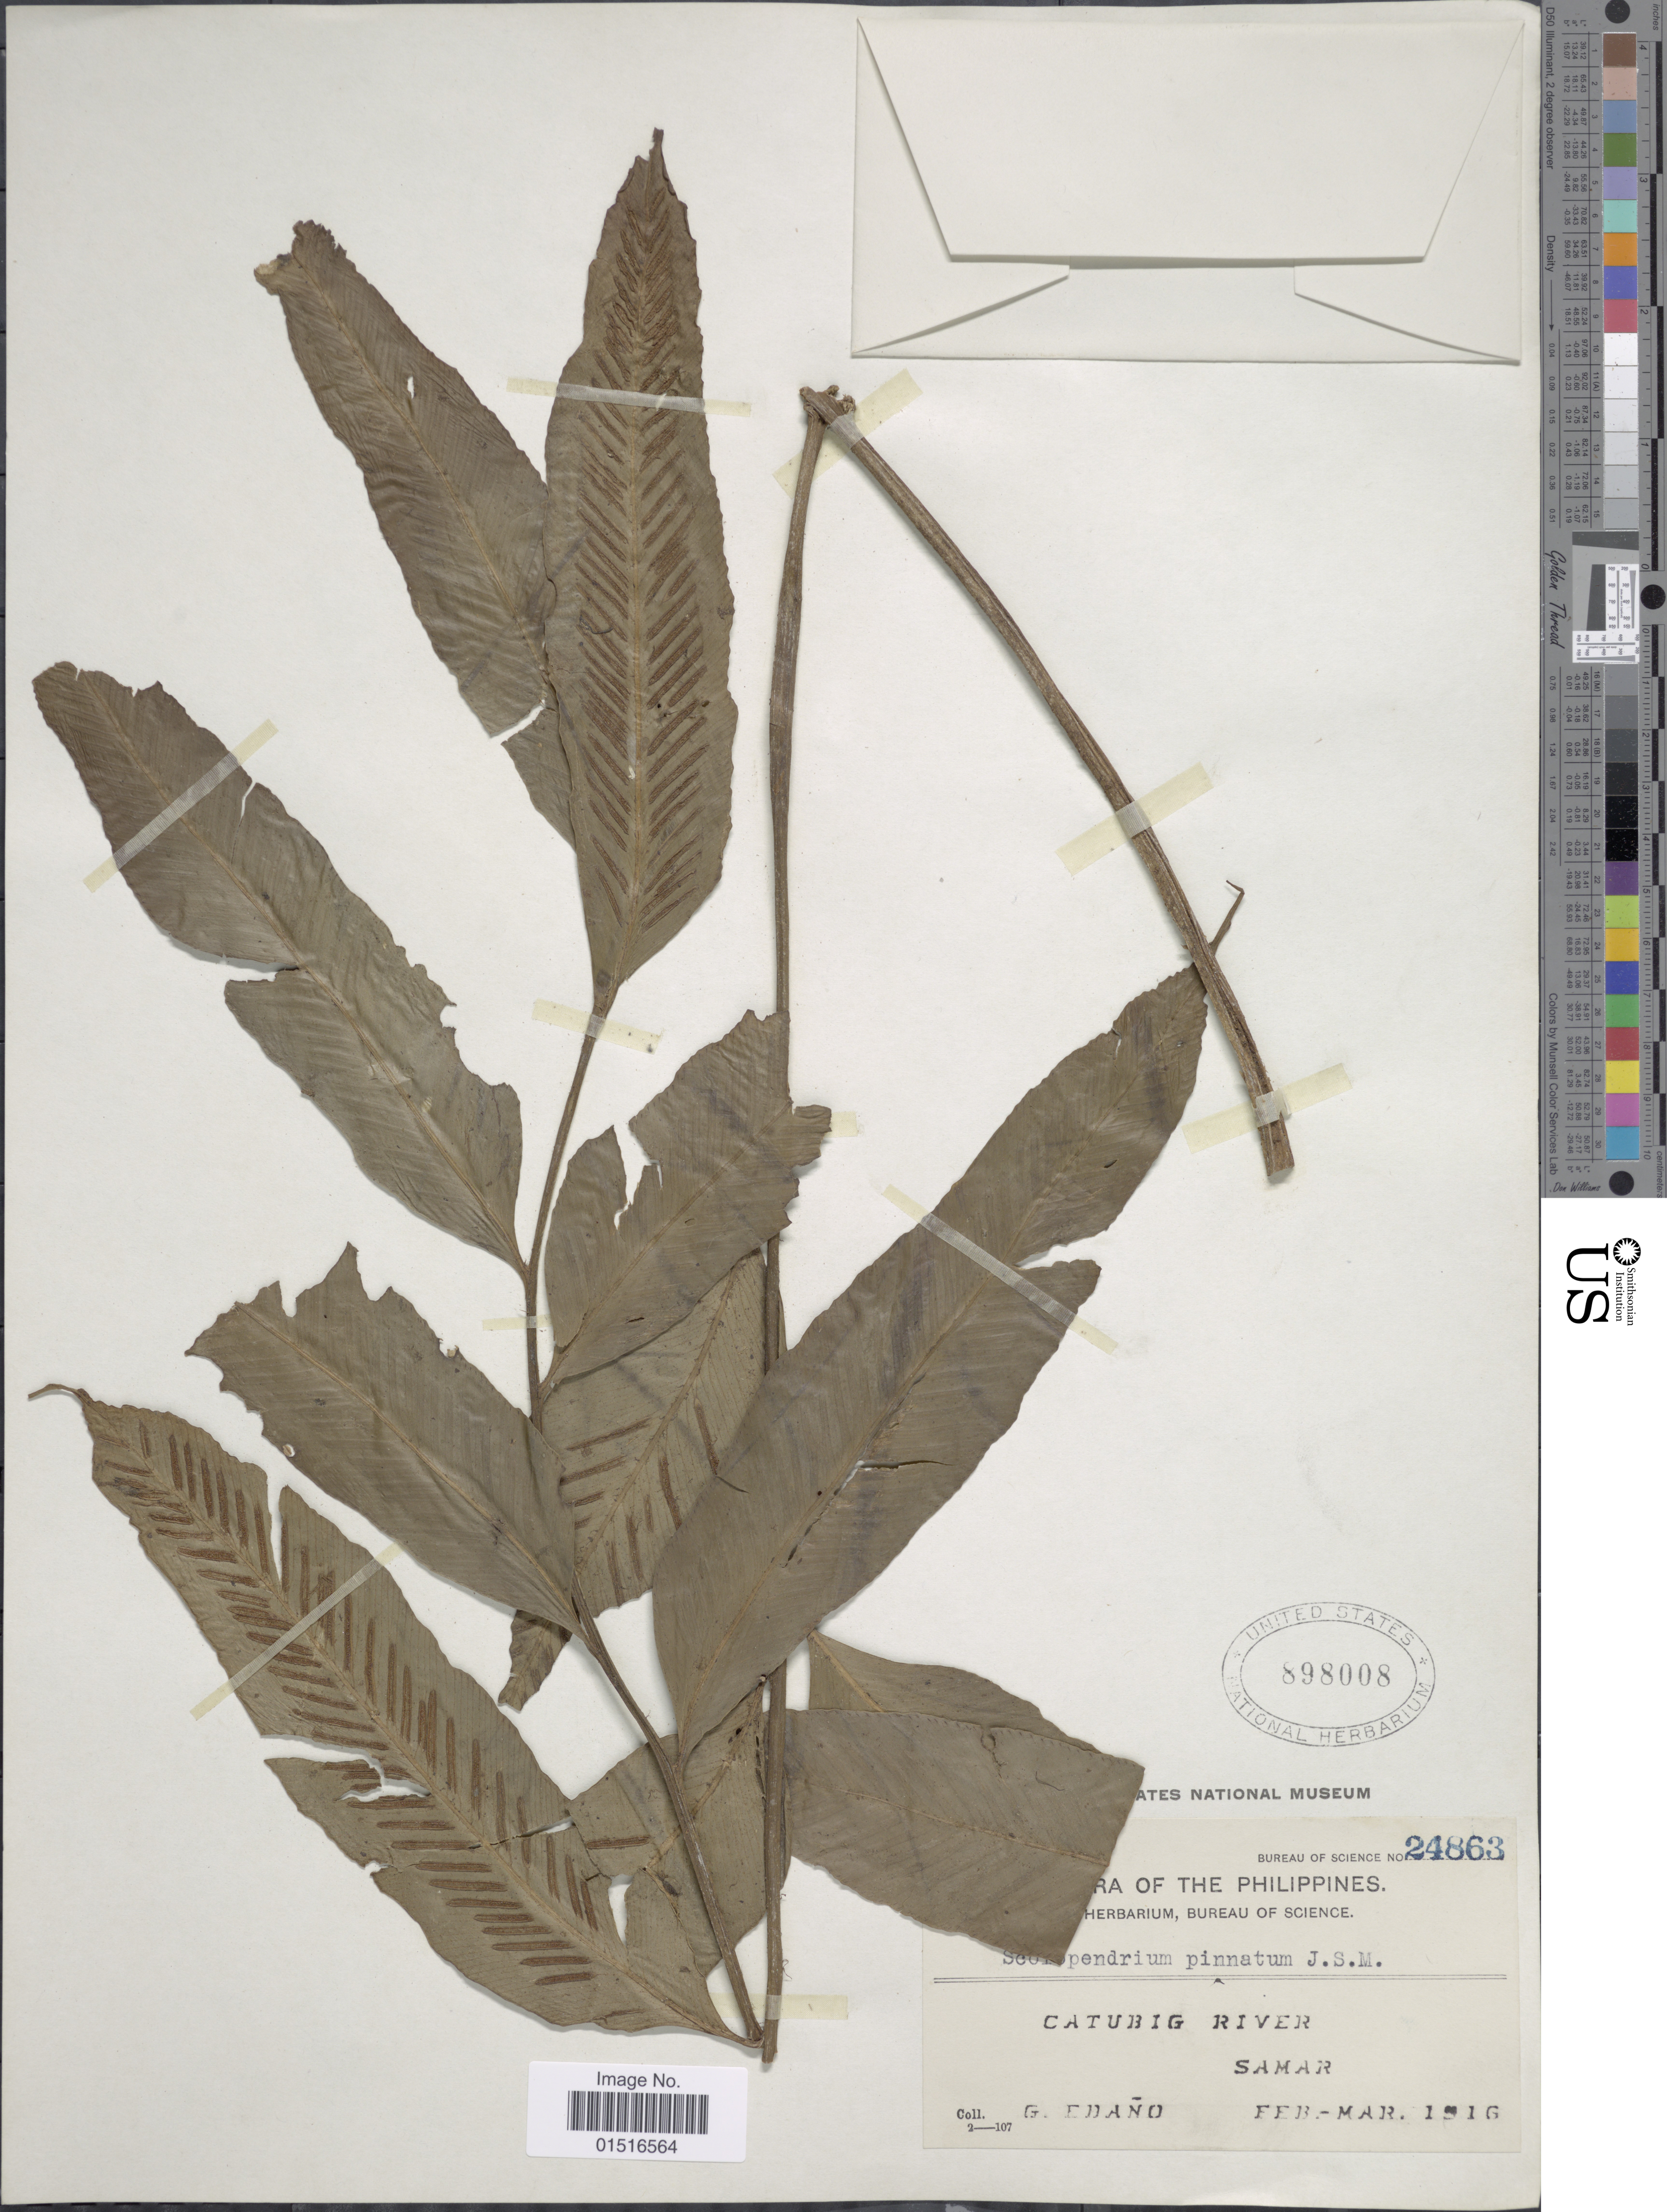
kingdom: Plantae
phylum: Tracheophyta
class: Polypodiopsida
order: Polypodiales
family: Aspleniaceae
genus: Asplenium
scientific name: Asplenium longifolium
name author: D. Don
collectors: G. Edaño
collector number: Bureau of Science 24863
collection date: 1916-02/1916-03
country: Philippines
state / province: Eastern Visayas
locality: Catubig River, Samar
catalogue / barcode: US 898008